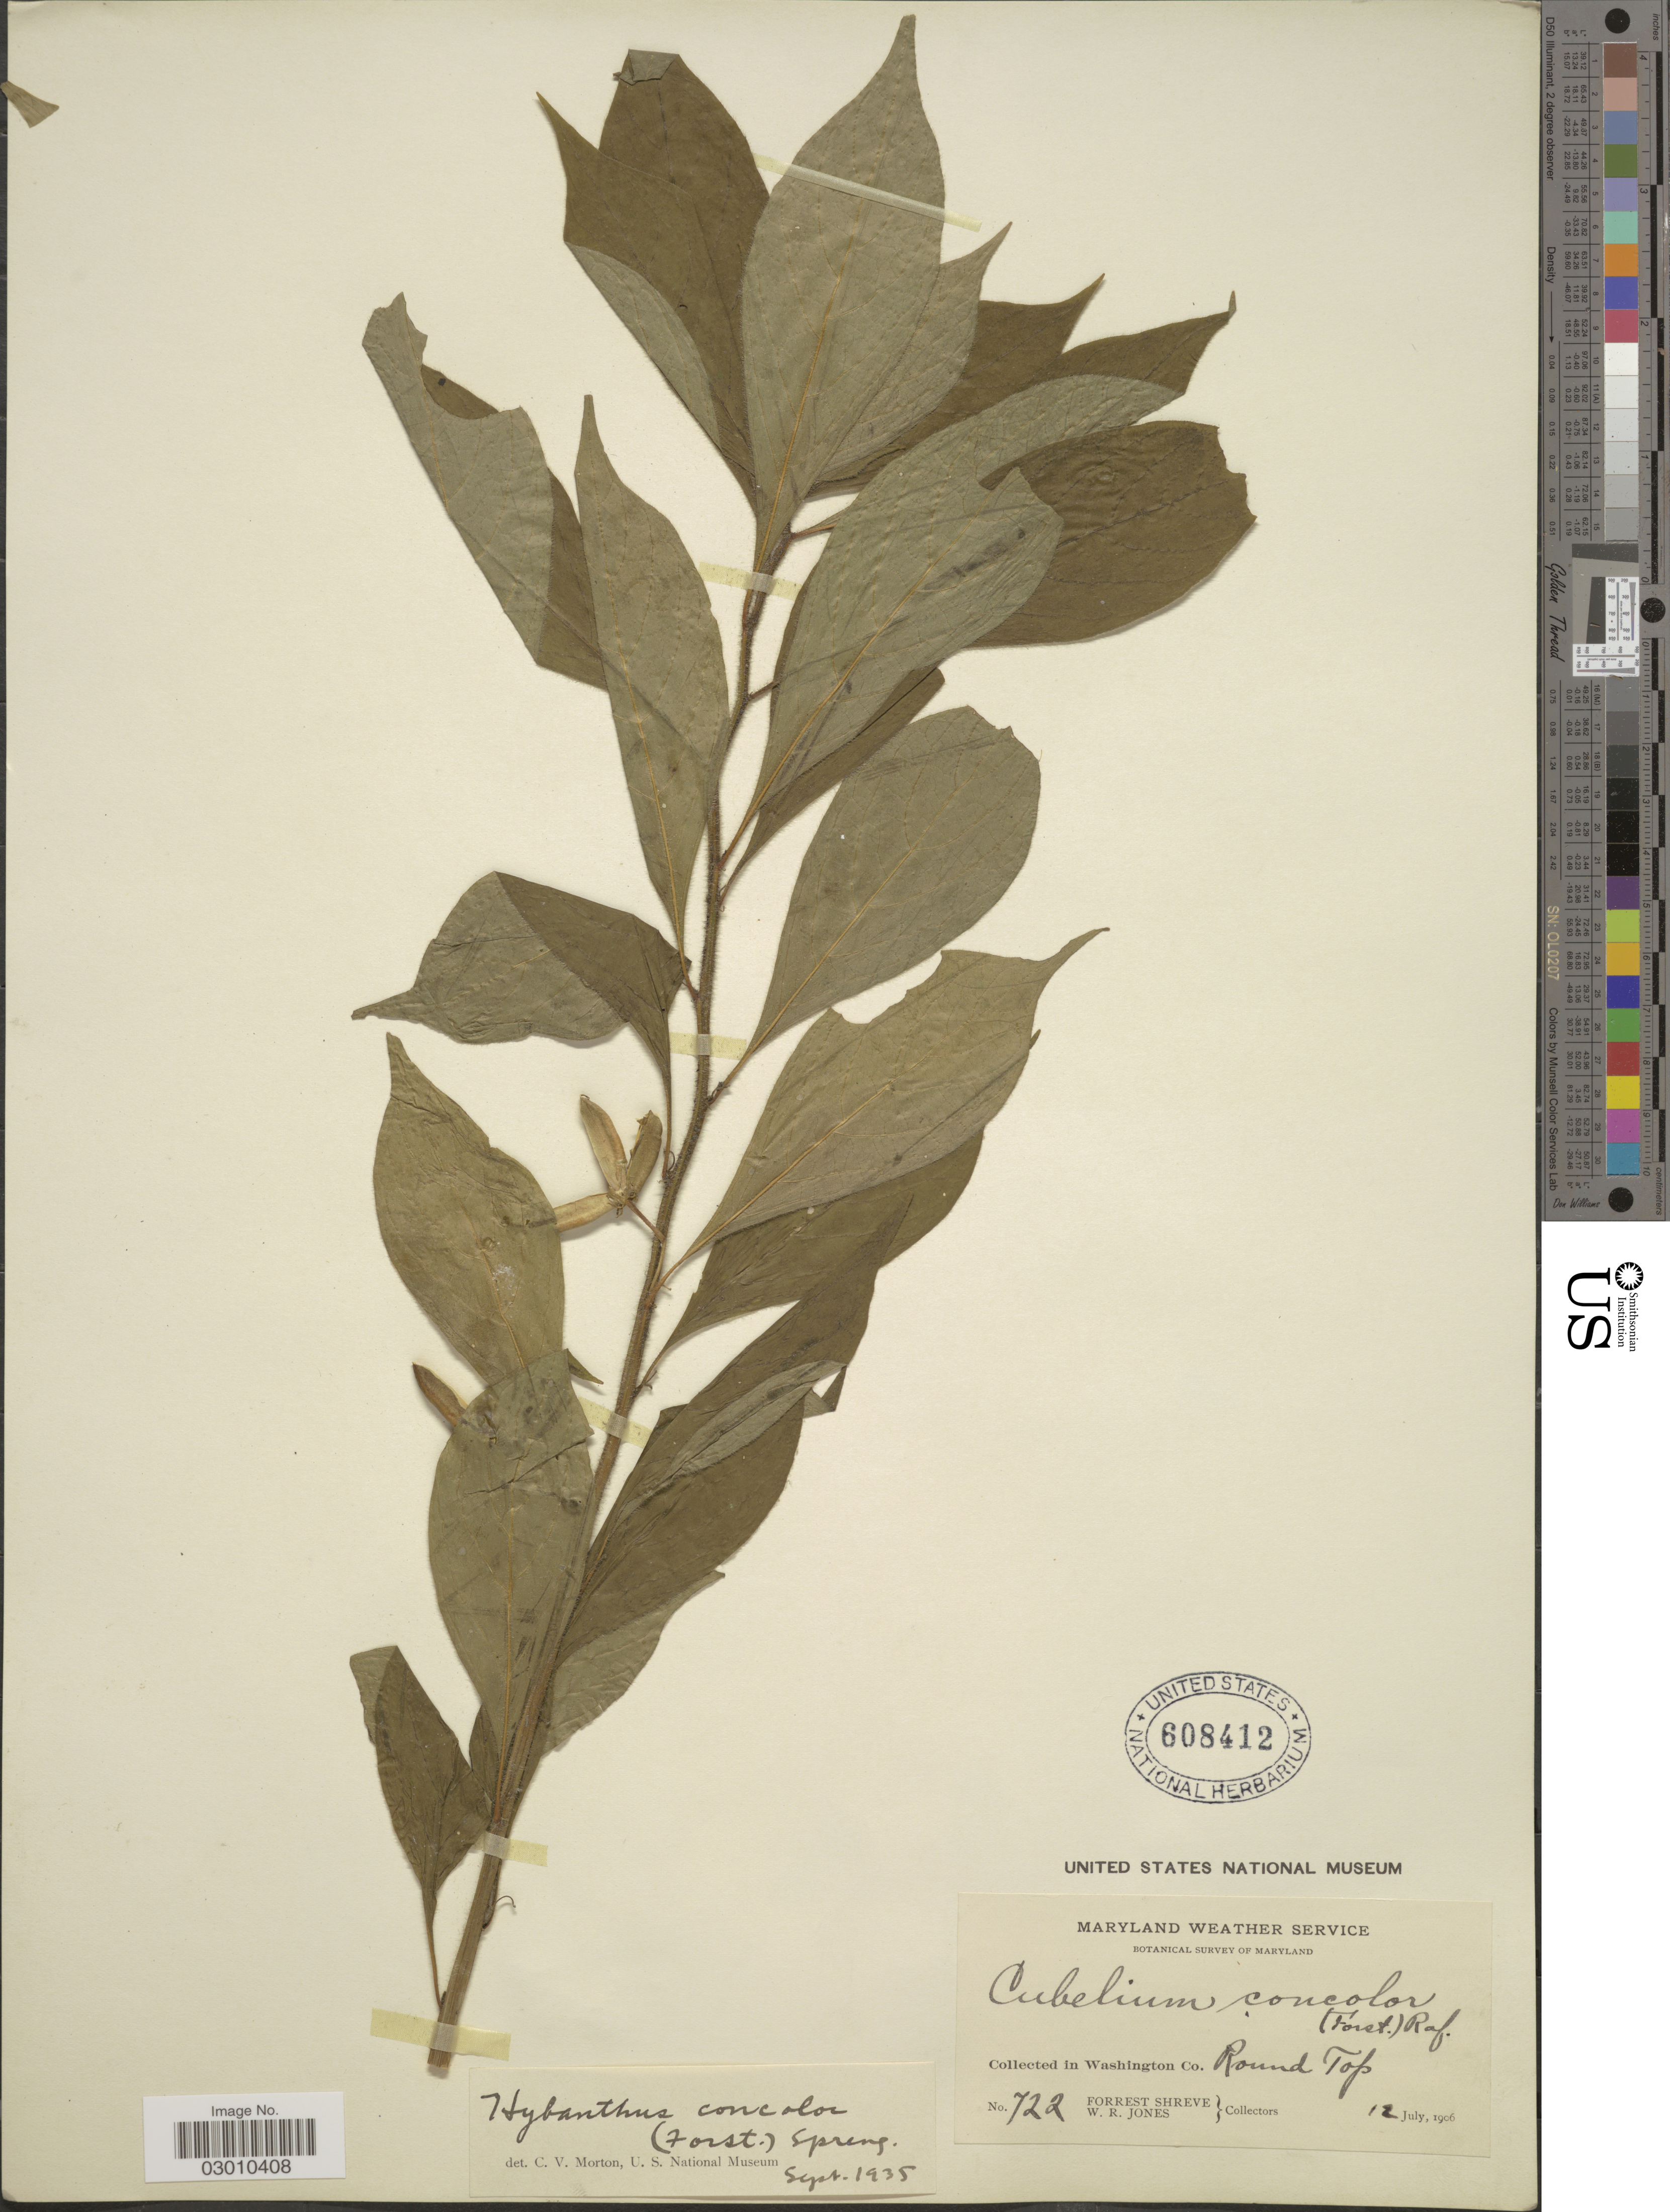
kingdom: Plantae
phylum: Tracheophyta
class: Magnoliopsida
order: Malpighiales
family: Violaceae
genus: Cubelium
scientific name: Cubelium concolor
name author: (T.F. Forst.) Raf. ex Britton & A. Br.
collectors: F. Shreve & W. R. Jones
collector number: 722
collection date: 1906-07-12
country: United States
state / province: Maryland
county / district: Washngton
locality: Collected in Washington Co. Round Top.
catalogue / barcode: US 608412